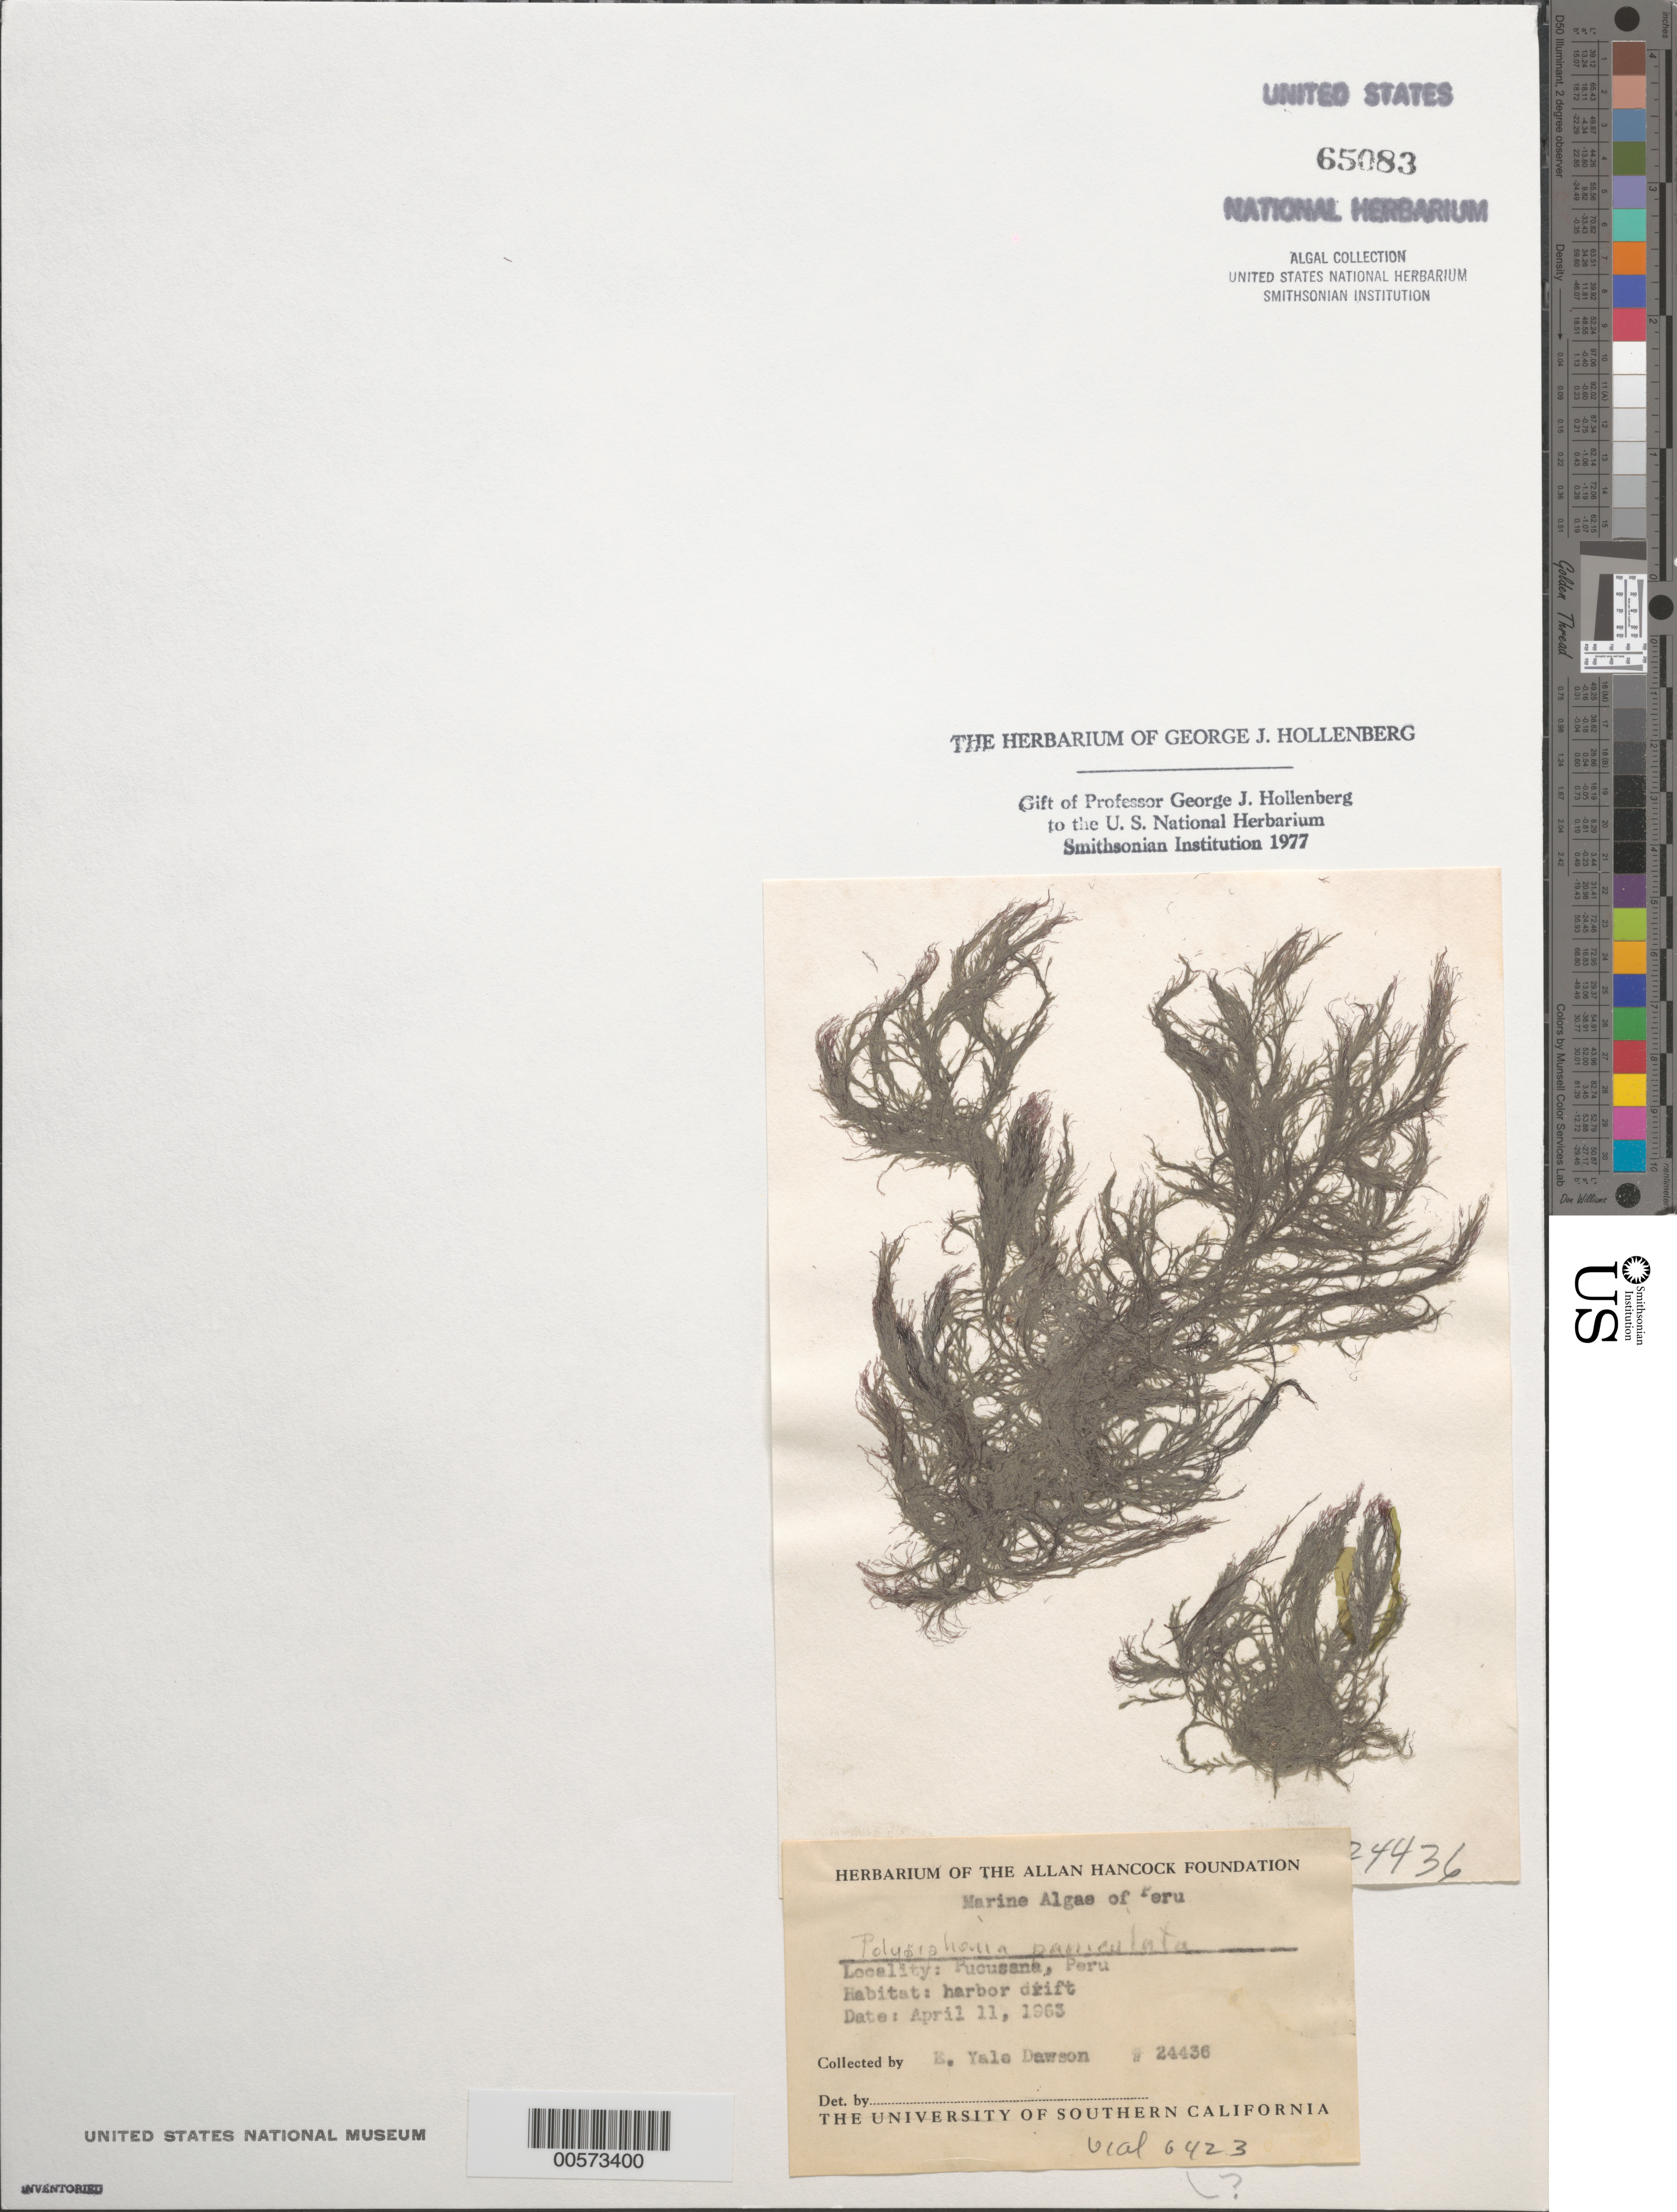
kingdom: Plantae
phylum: Rhodophyta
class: Florideophyceae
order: Ceramiales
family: Rhodomelaceae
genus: Eutrichosiphonia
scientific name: Eutrichosiphonia paniculata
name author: (Mont.) D.E.Bustamante & T.O. Cho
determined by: Algae name updating Project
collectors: E. Y. Dawson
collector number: EYD 24436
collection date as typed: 11 Apr 1963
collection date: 1963-04-11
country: Peru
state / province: Lima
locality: Pucusana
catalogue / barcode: US 65083